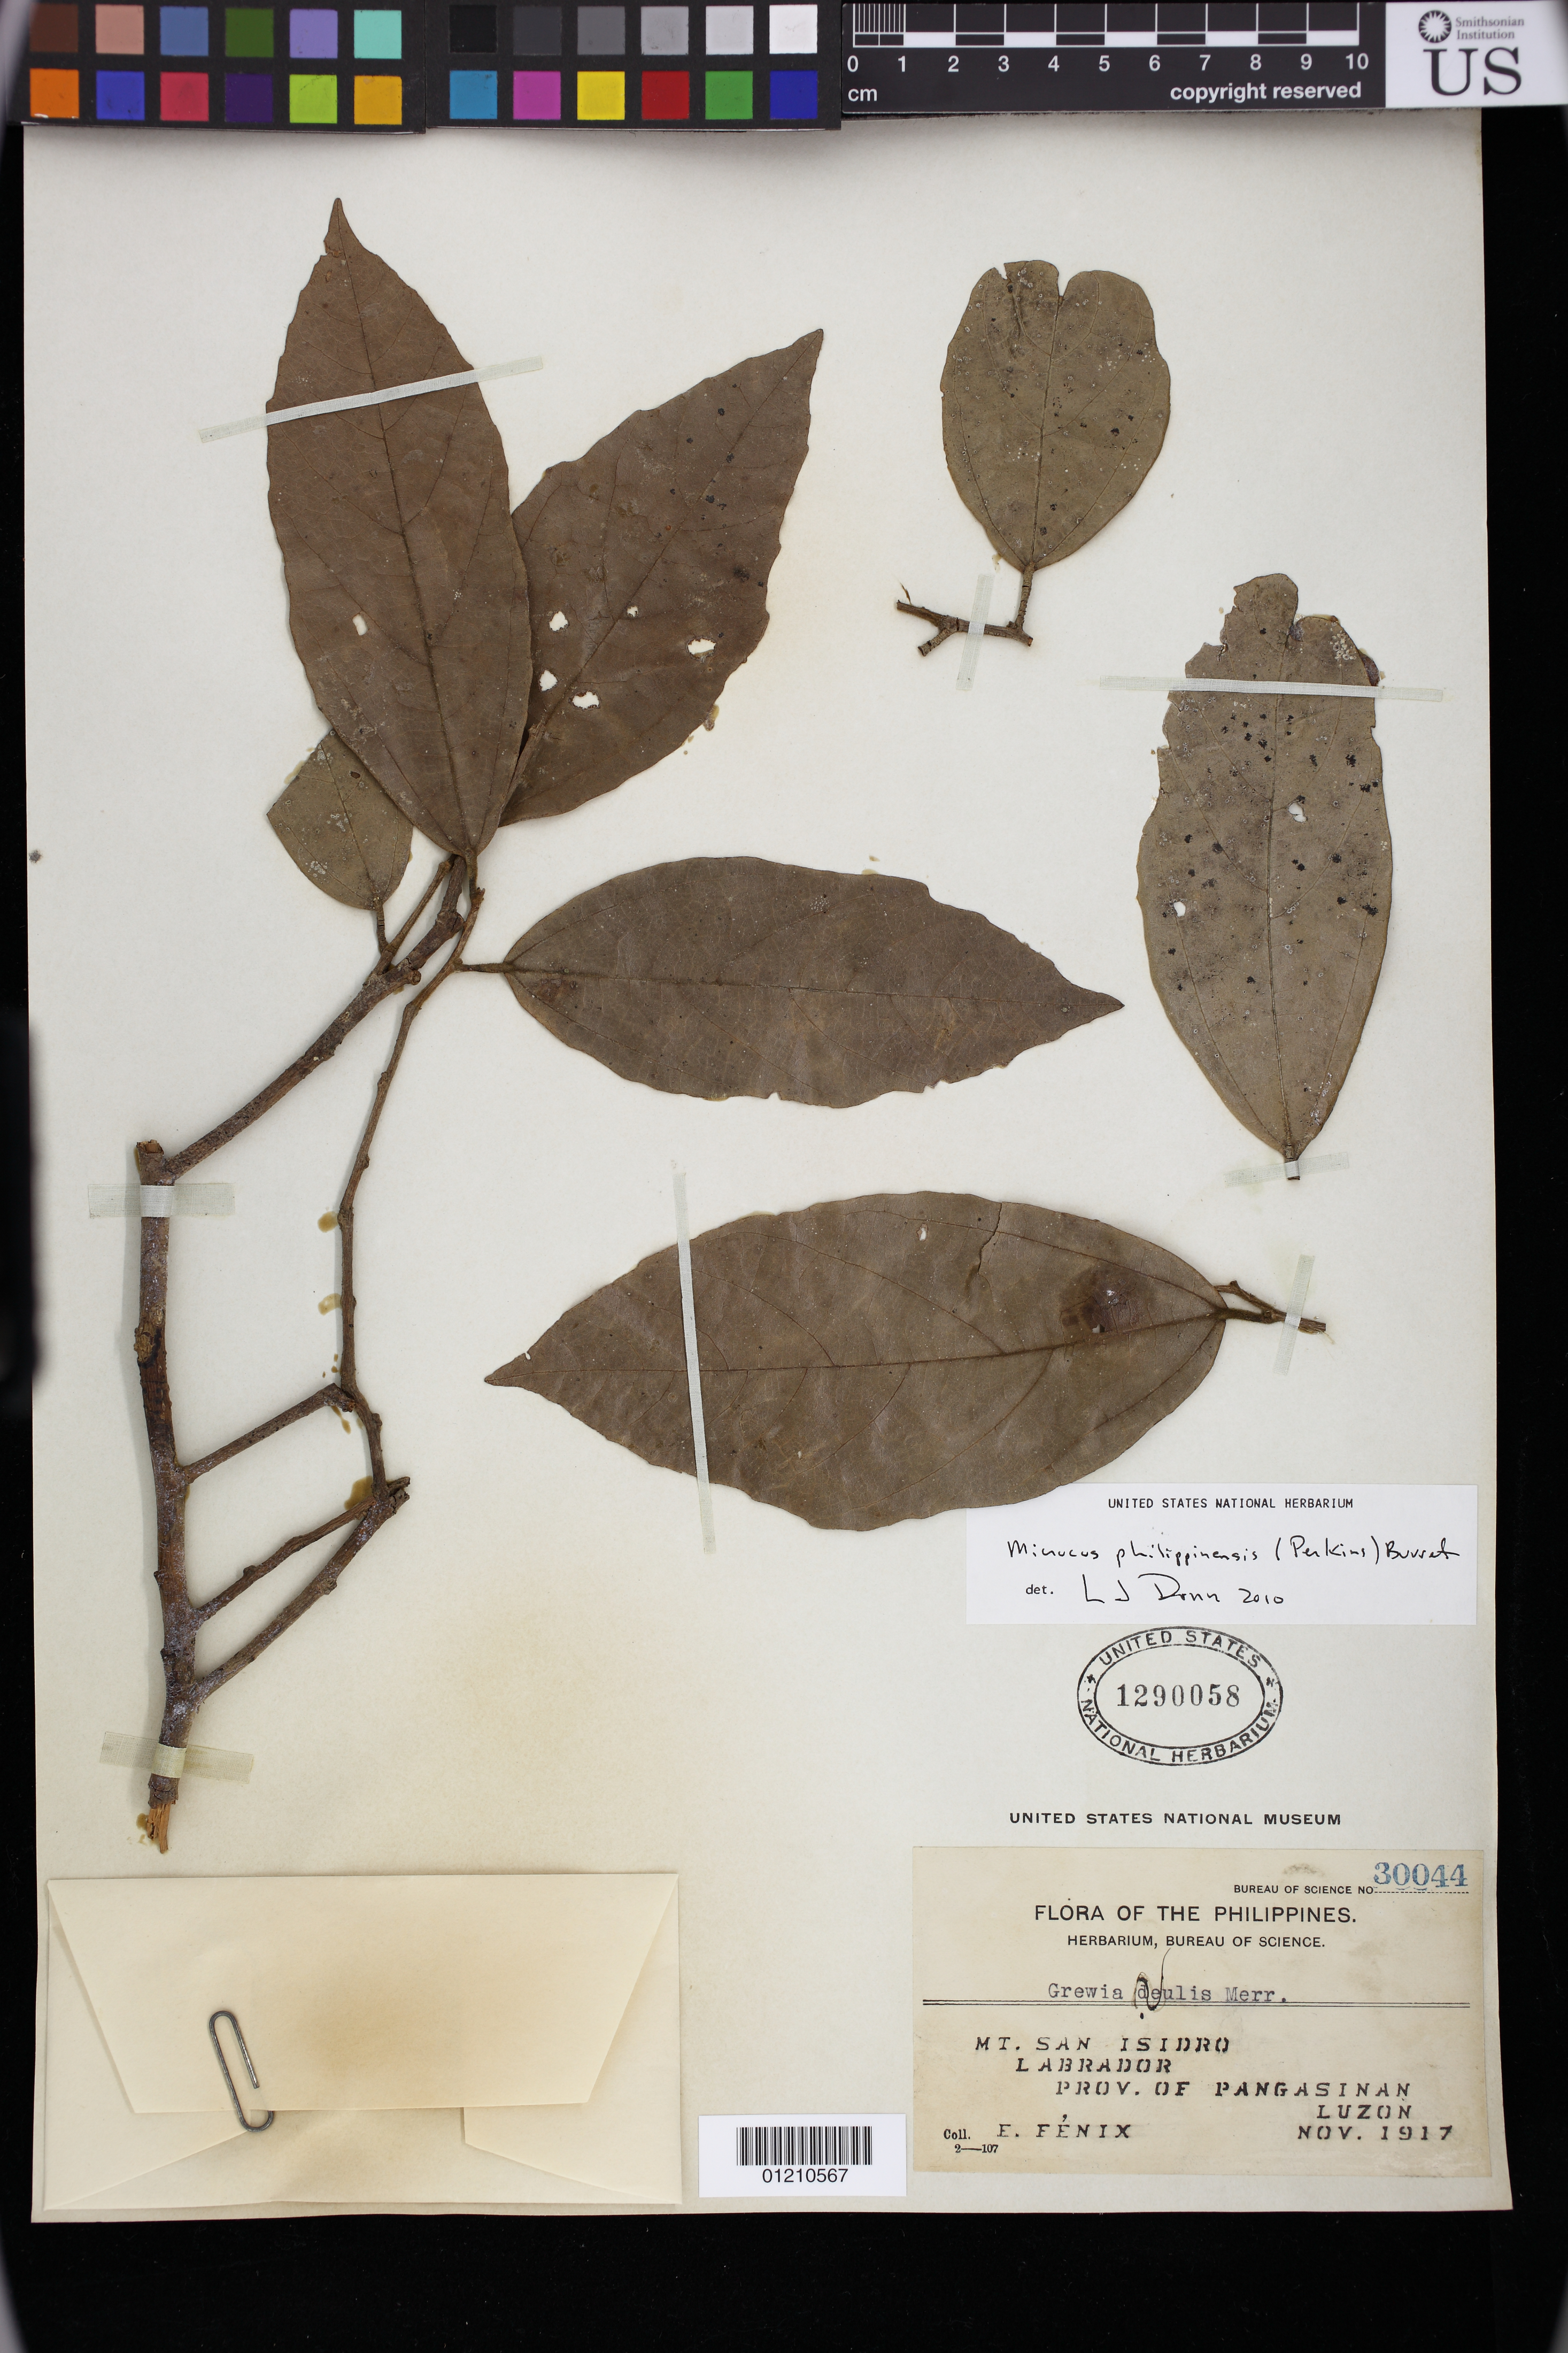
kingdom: Plantae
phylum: Tracheophyta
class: Magnoliopsida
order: Malvales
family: Malvaceae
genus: Microcos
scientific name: Microcos philippinensis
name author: Burret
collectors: E. Fenix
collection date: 1917-11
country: Philippines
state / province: Ilocos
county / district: Pangasinan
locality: Mt. San Isidro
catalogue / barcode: US 1290058